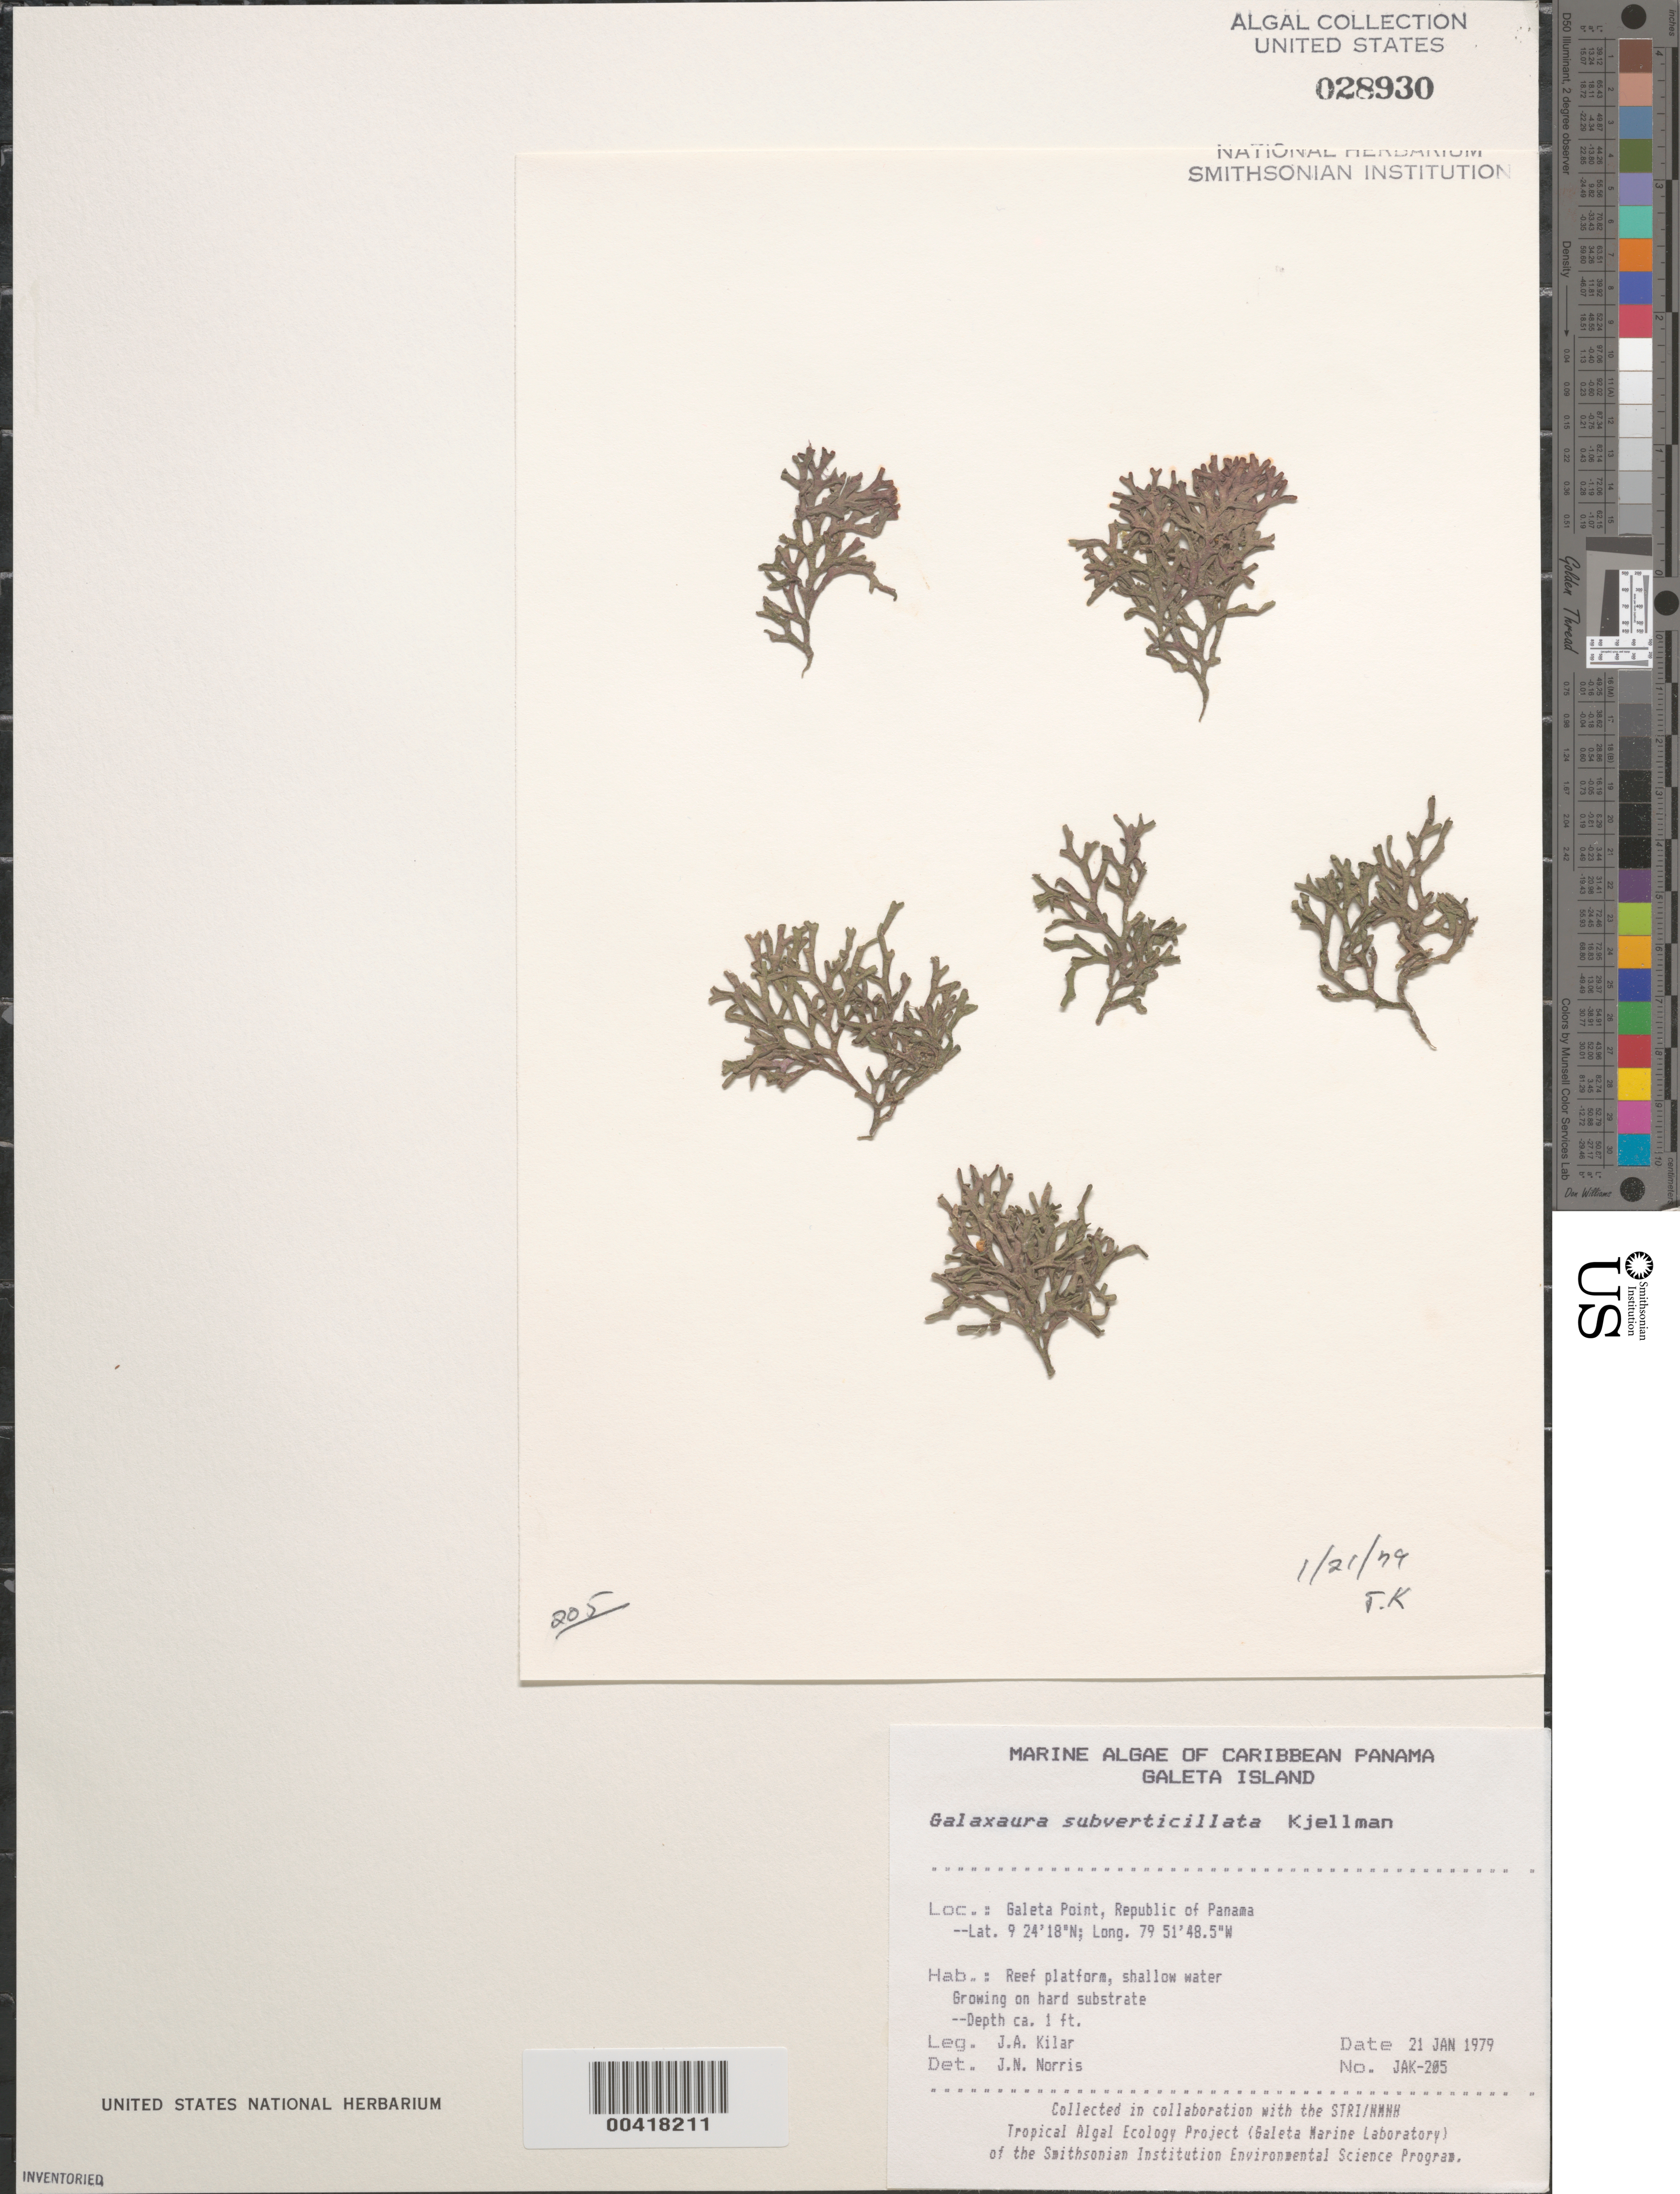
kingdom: Plantae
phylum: Rhodophyta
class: Florideophyceae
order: Nemaliales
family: Galaxauraceae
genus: Galaxaura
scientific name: Galaxaura rugosa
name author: (Ellis & Sol.) J.V.Lamouroux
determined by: Algae name updating Project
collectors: J. A. Kilar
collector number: JAK-205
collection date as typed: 21 Jan 1979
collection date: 1979-01-21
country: Panama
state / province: Colón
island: Galeta Island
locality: Galeta Point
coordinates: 9 24' 18" N, 79 51' 48.5" W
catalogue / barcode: US 28930